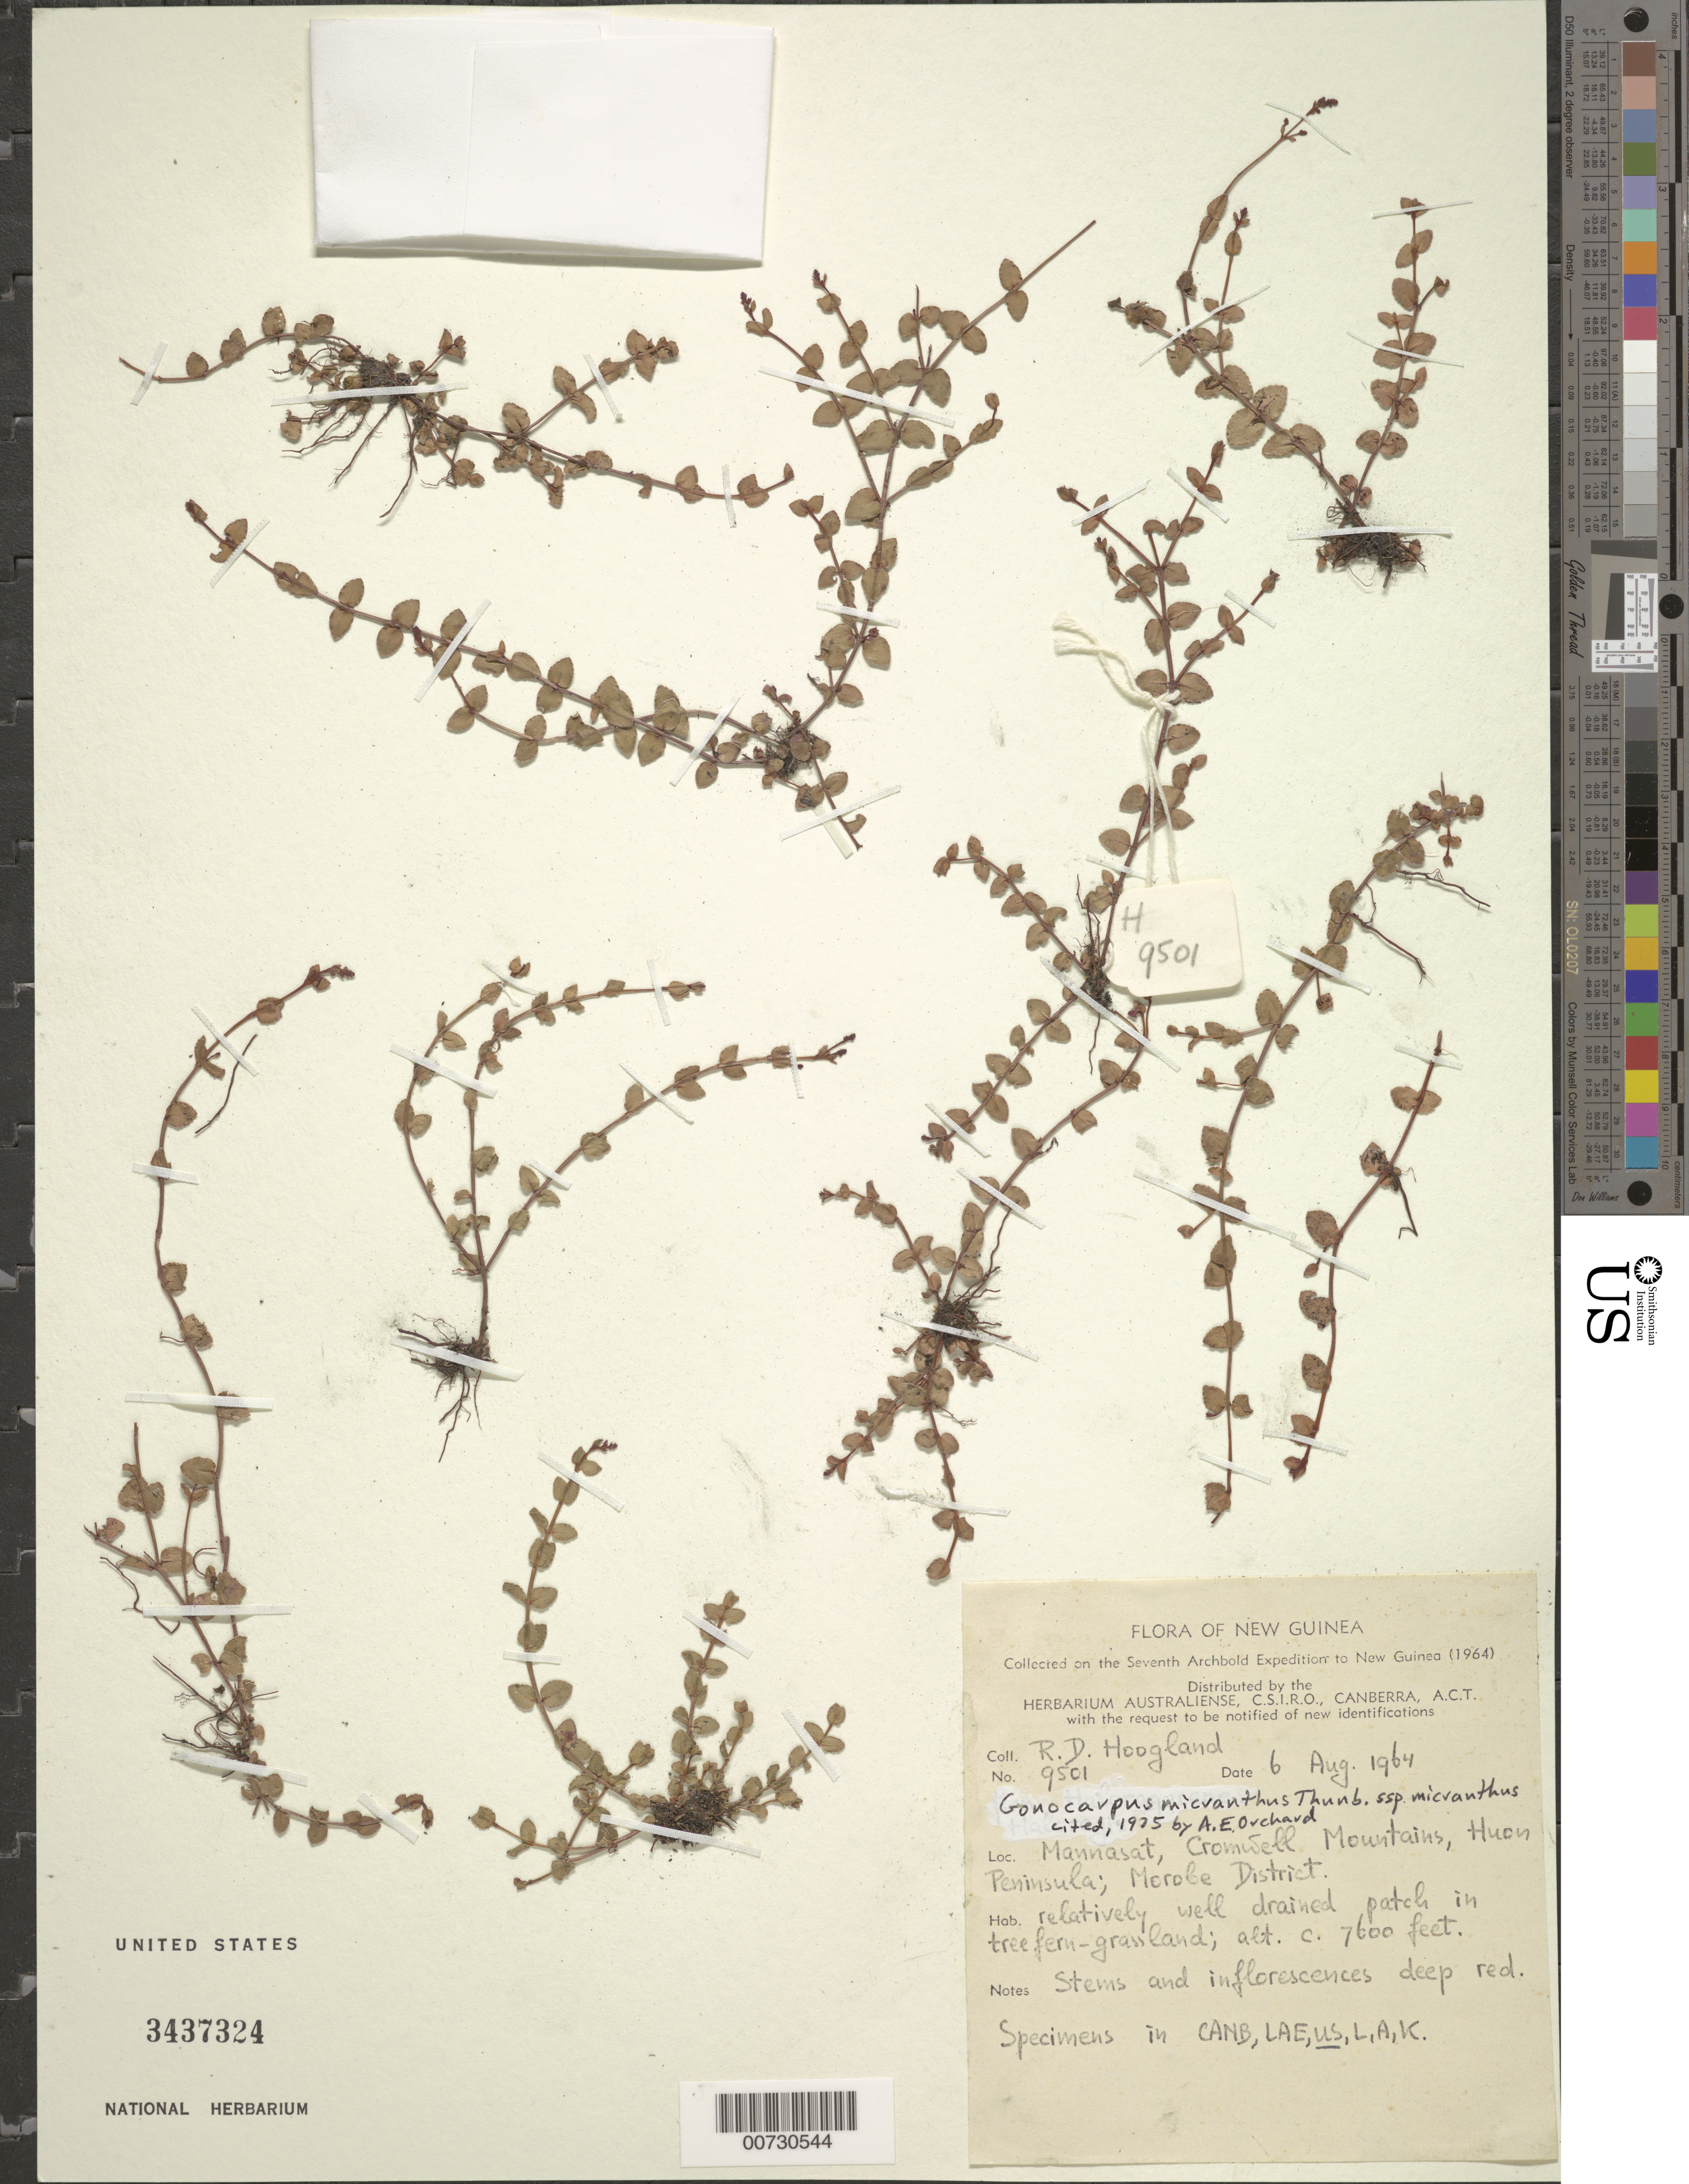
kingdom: Plantae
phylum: Tracheophyta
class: Magnoliopsida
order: Saxifragales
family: Haloragaceae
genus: Gonocarpus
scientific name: Gonocarpus micranthus subsp. micranthus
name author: Thunb.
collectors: R. D. Hoogland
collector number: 9501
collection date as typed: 06 Aug 1964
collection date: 1964-08-06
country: Papua New Guinea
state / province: Morobe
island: New Guinea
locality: Mannasat, Cromwell Mtns., Huon Peninsula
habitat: Relatively well drained patch in treefern-grassland.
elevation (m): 2316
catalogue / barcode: US 3437324